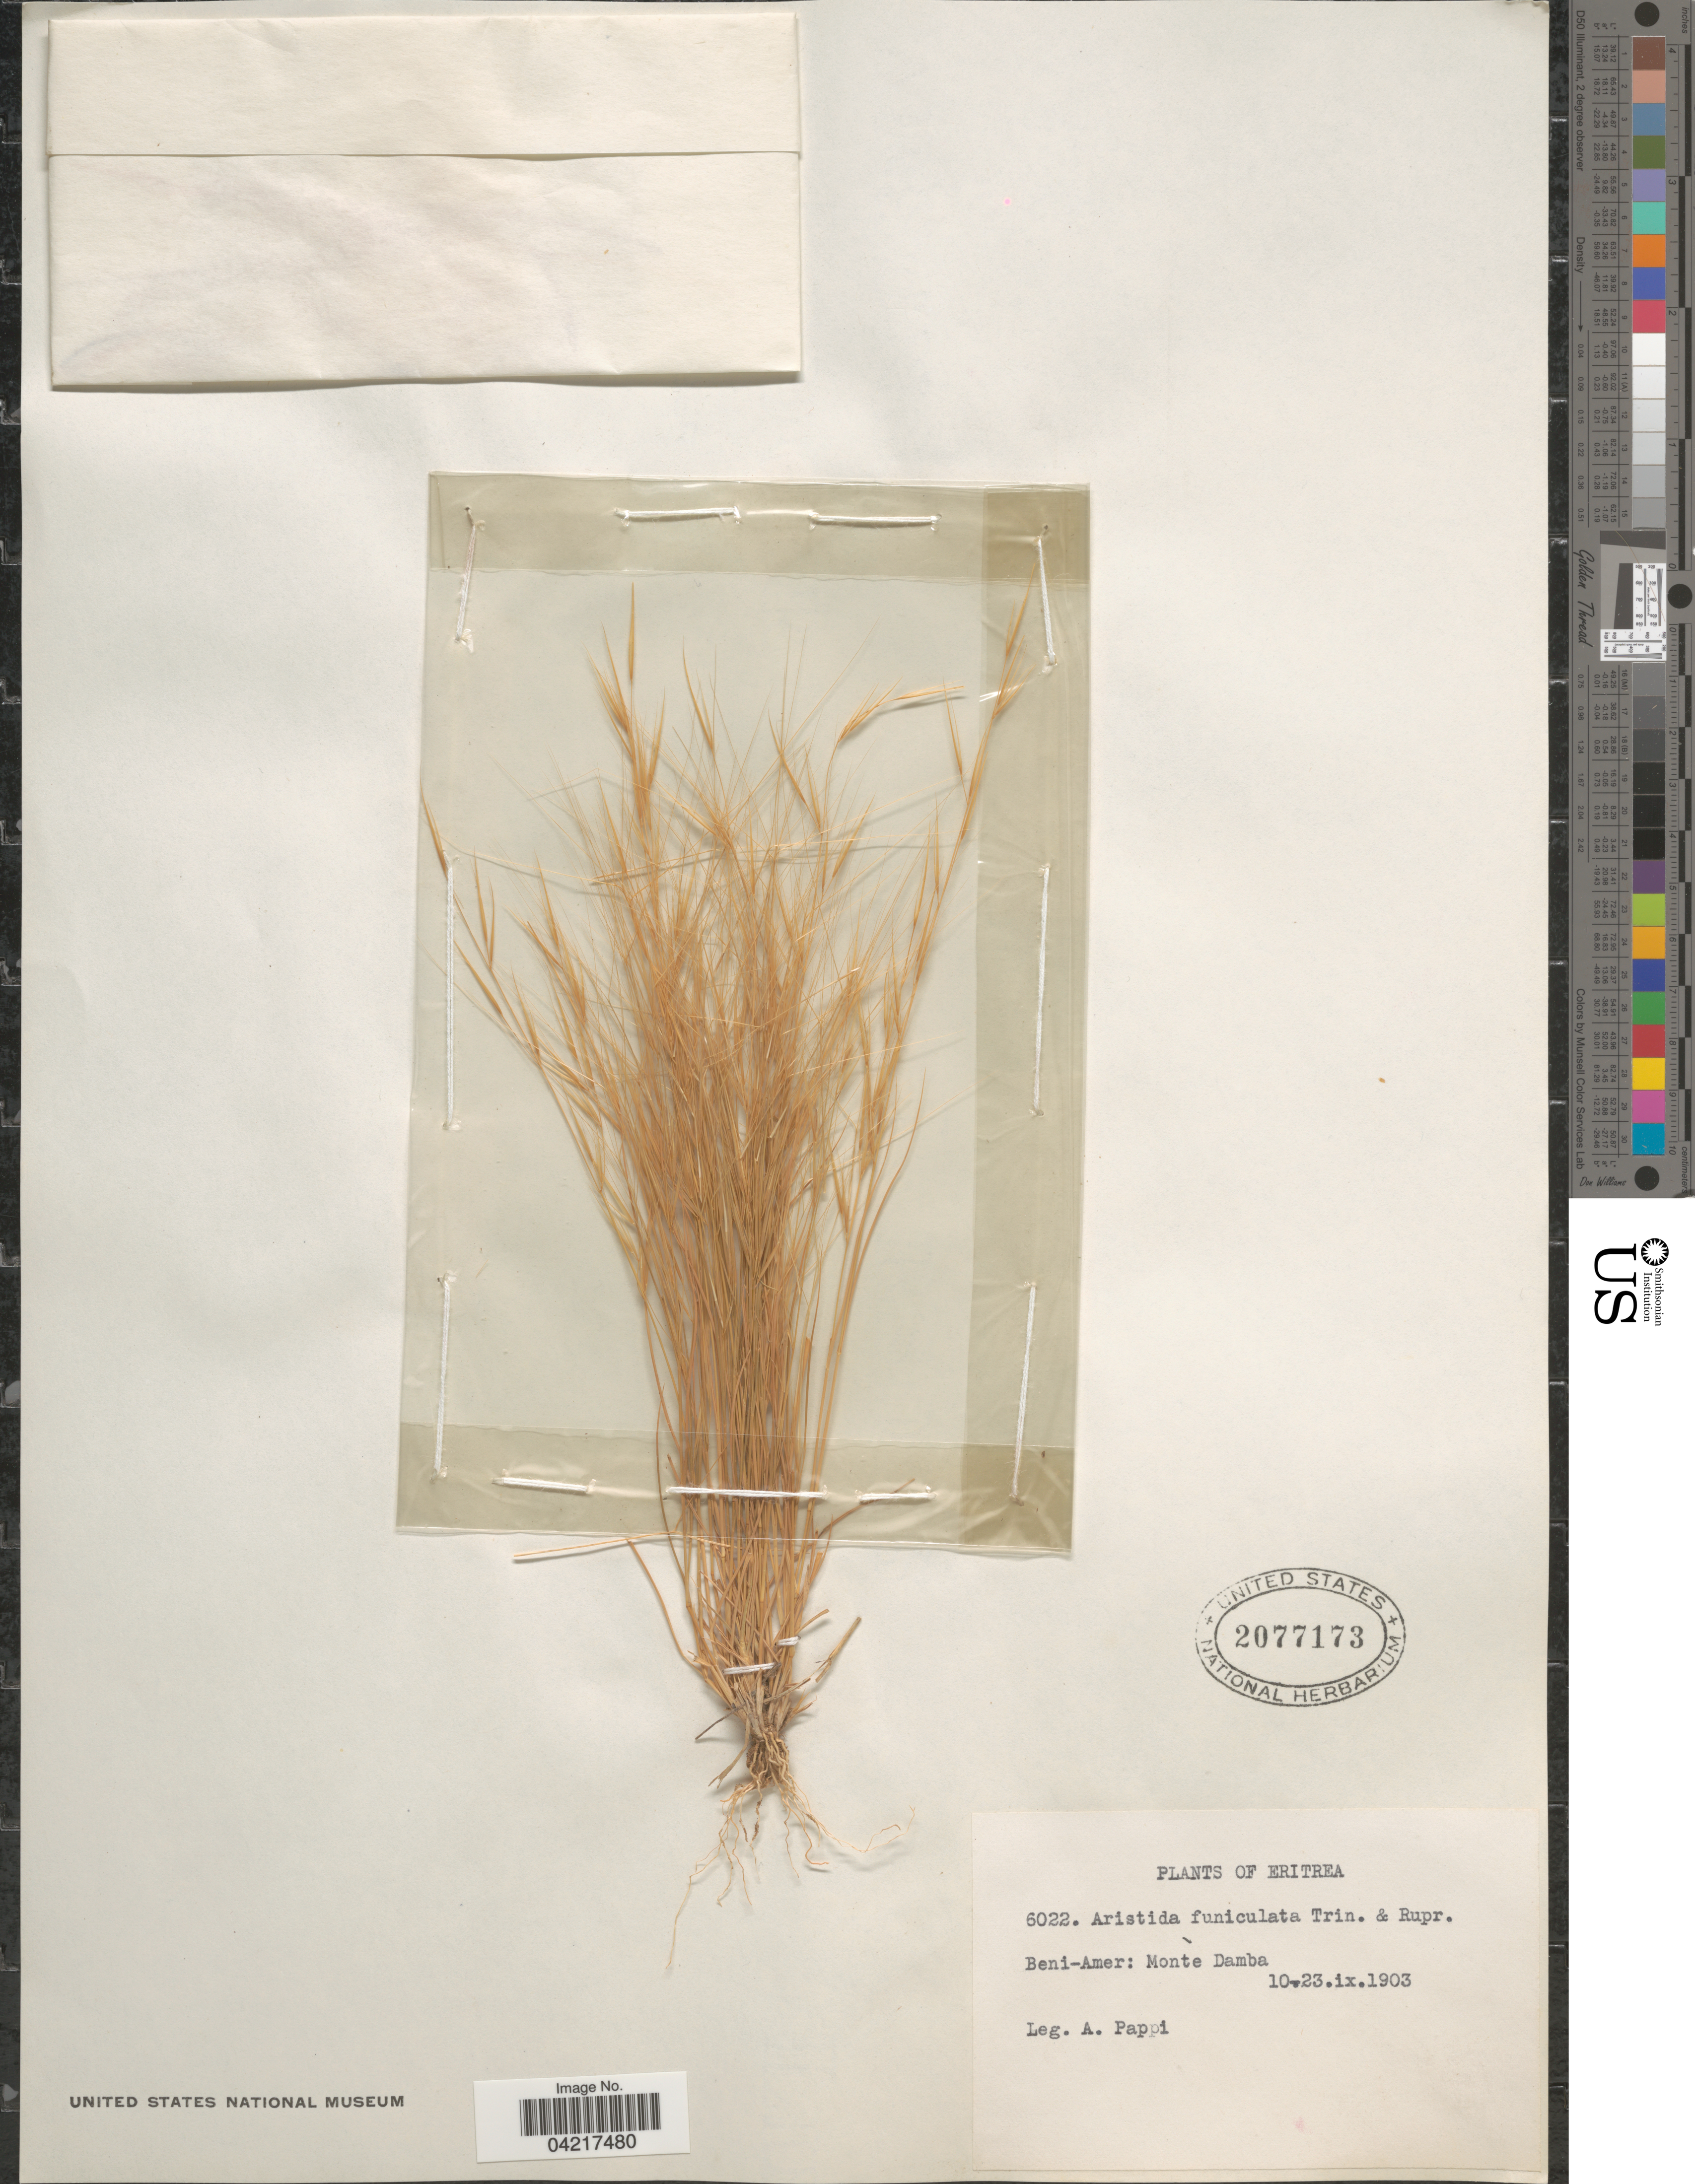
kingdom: Plantae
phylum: Tracheophyta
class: Liliopsida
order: Poales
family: Poaceae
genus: Aristida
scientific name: Aristida funiculata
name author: Trin. & Rupr.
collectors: A. Pappi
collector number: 6022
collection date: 1903-09-10/1903-09-23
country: Eritrea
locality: Beni-Amer: Monte Damba.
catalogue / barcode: US 2077173